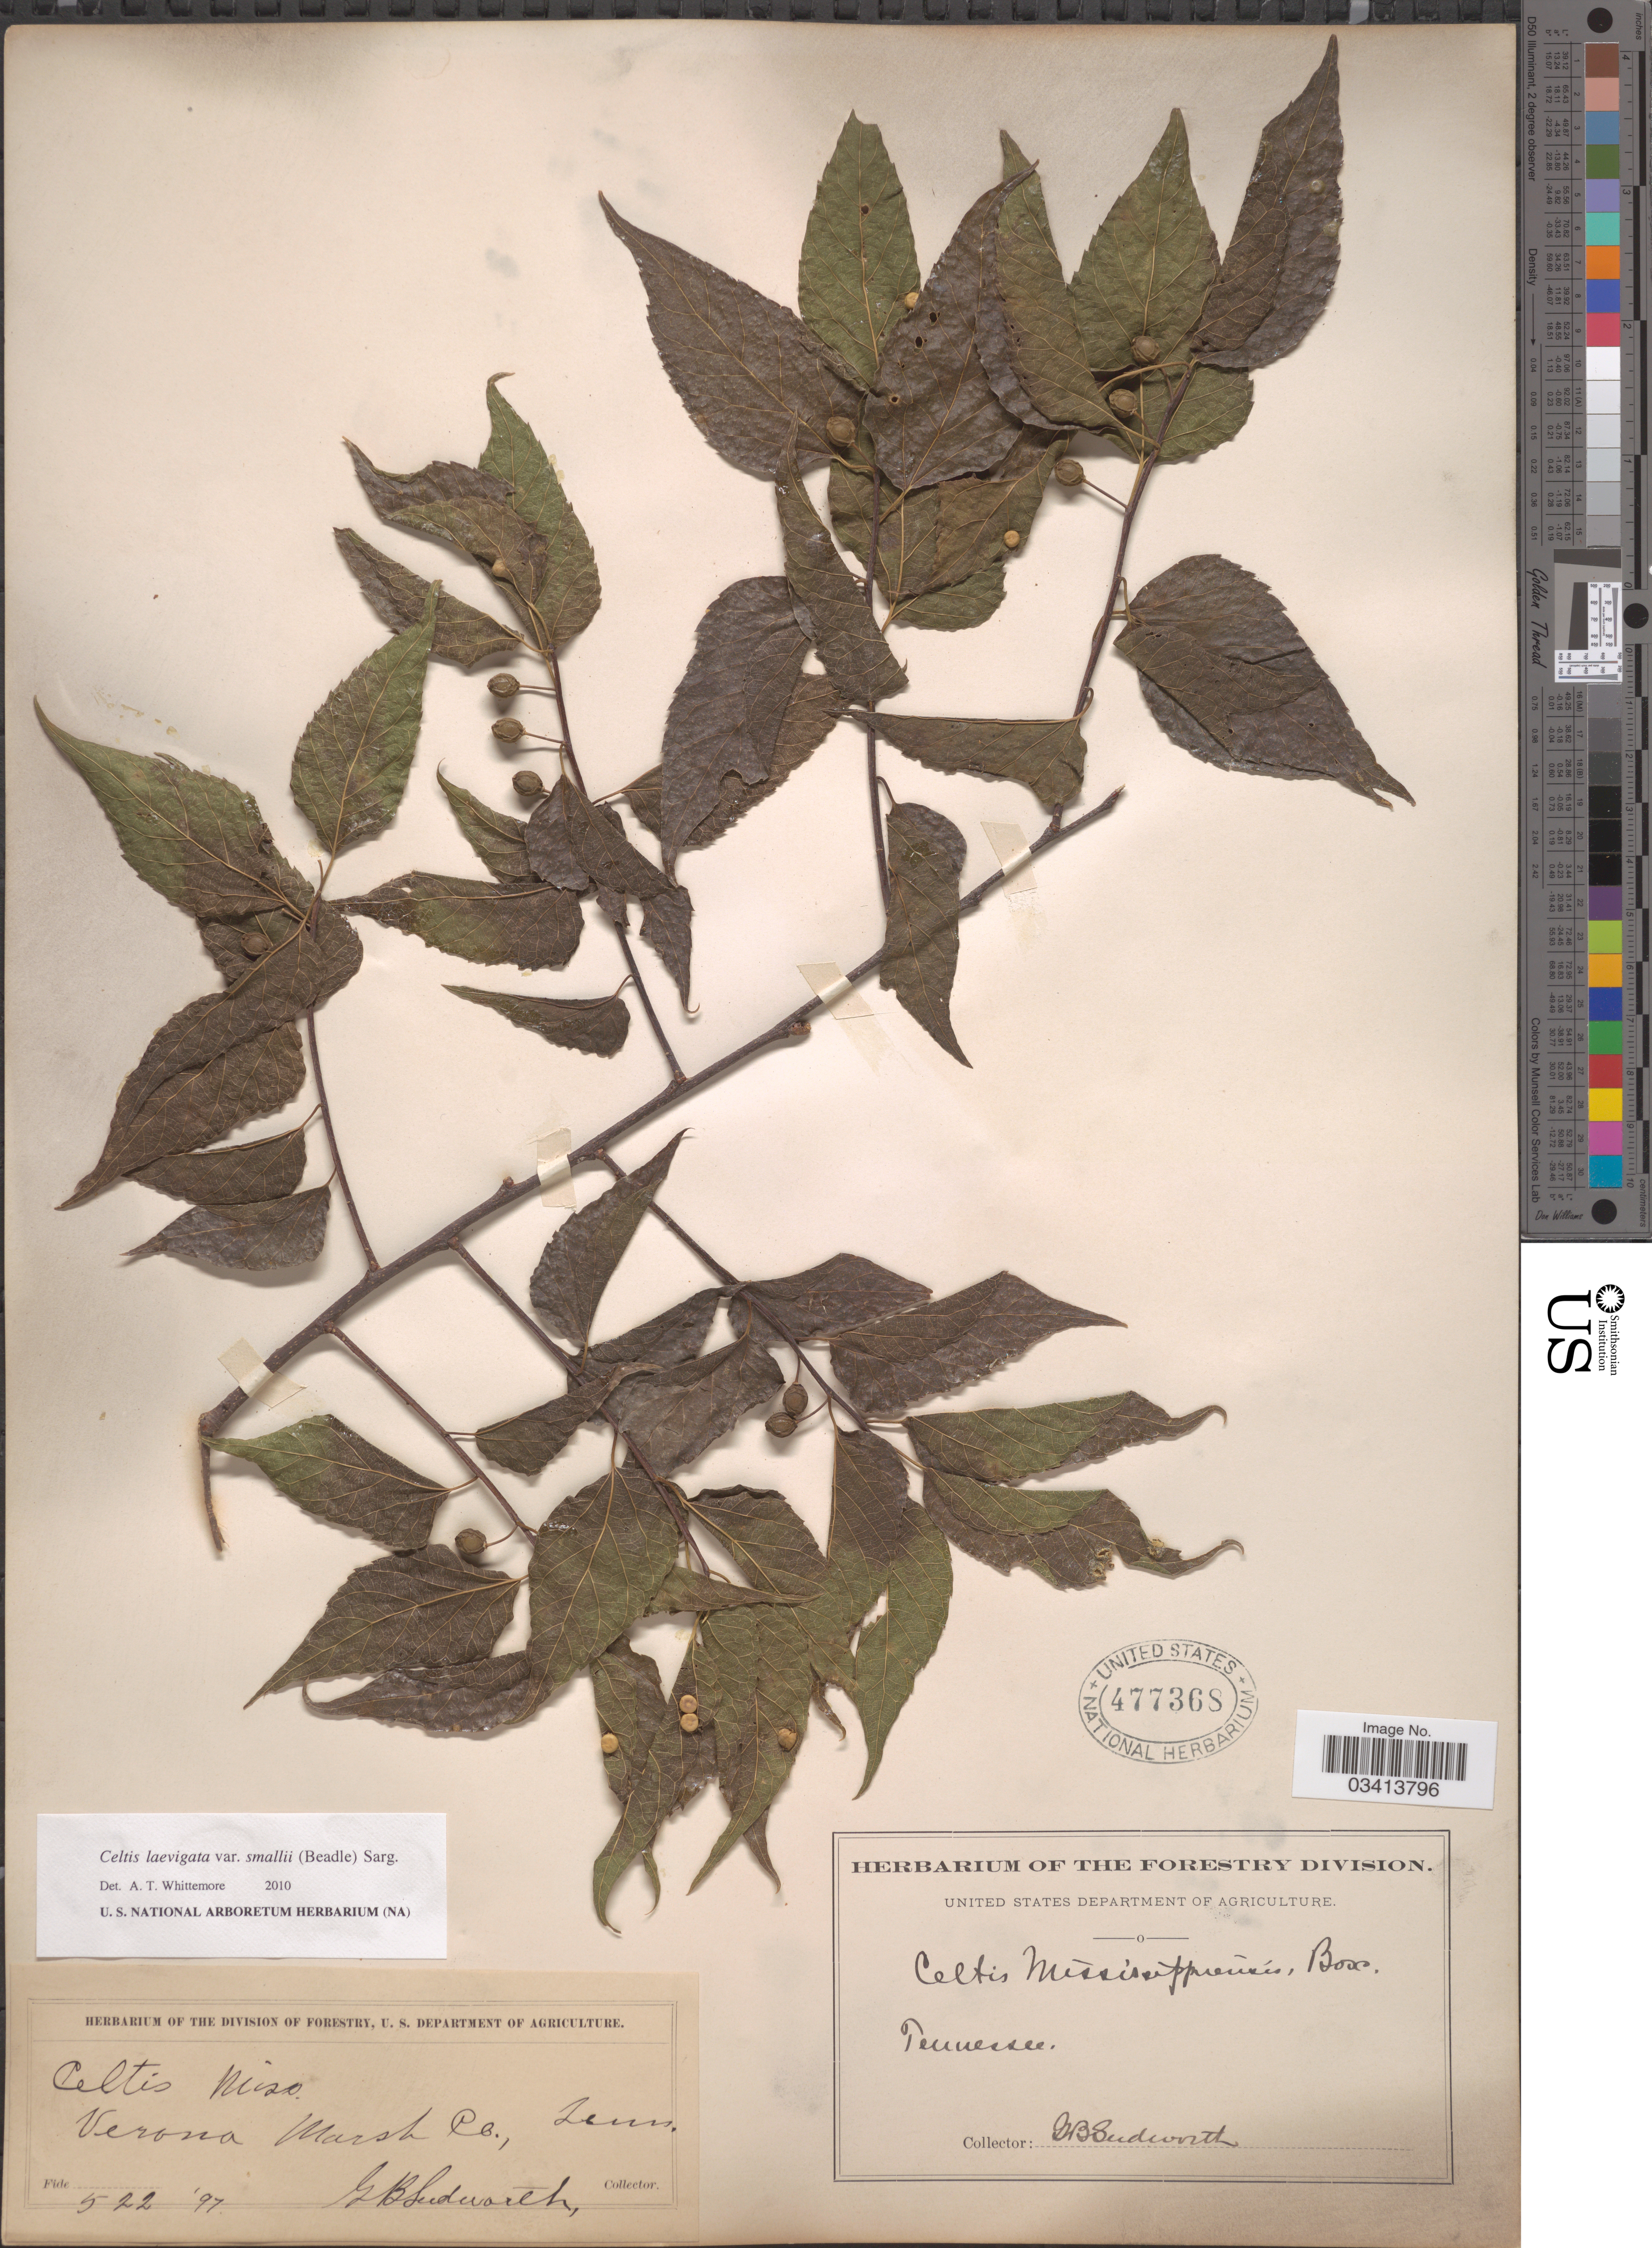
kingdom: Plantae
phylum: Tracheophyta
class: Magnoliopsida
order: Rosales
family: Cannabaceae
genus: Celtis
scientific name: Celtis laevigata var. smallii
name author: (Beadle) Sarg.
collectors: G. B. Sudworth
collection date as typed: Transcribed d/m/y: 22/5/97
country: United States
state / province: Tennessee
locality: Verona Marsh Co.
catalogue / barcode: US 477368